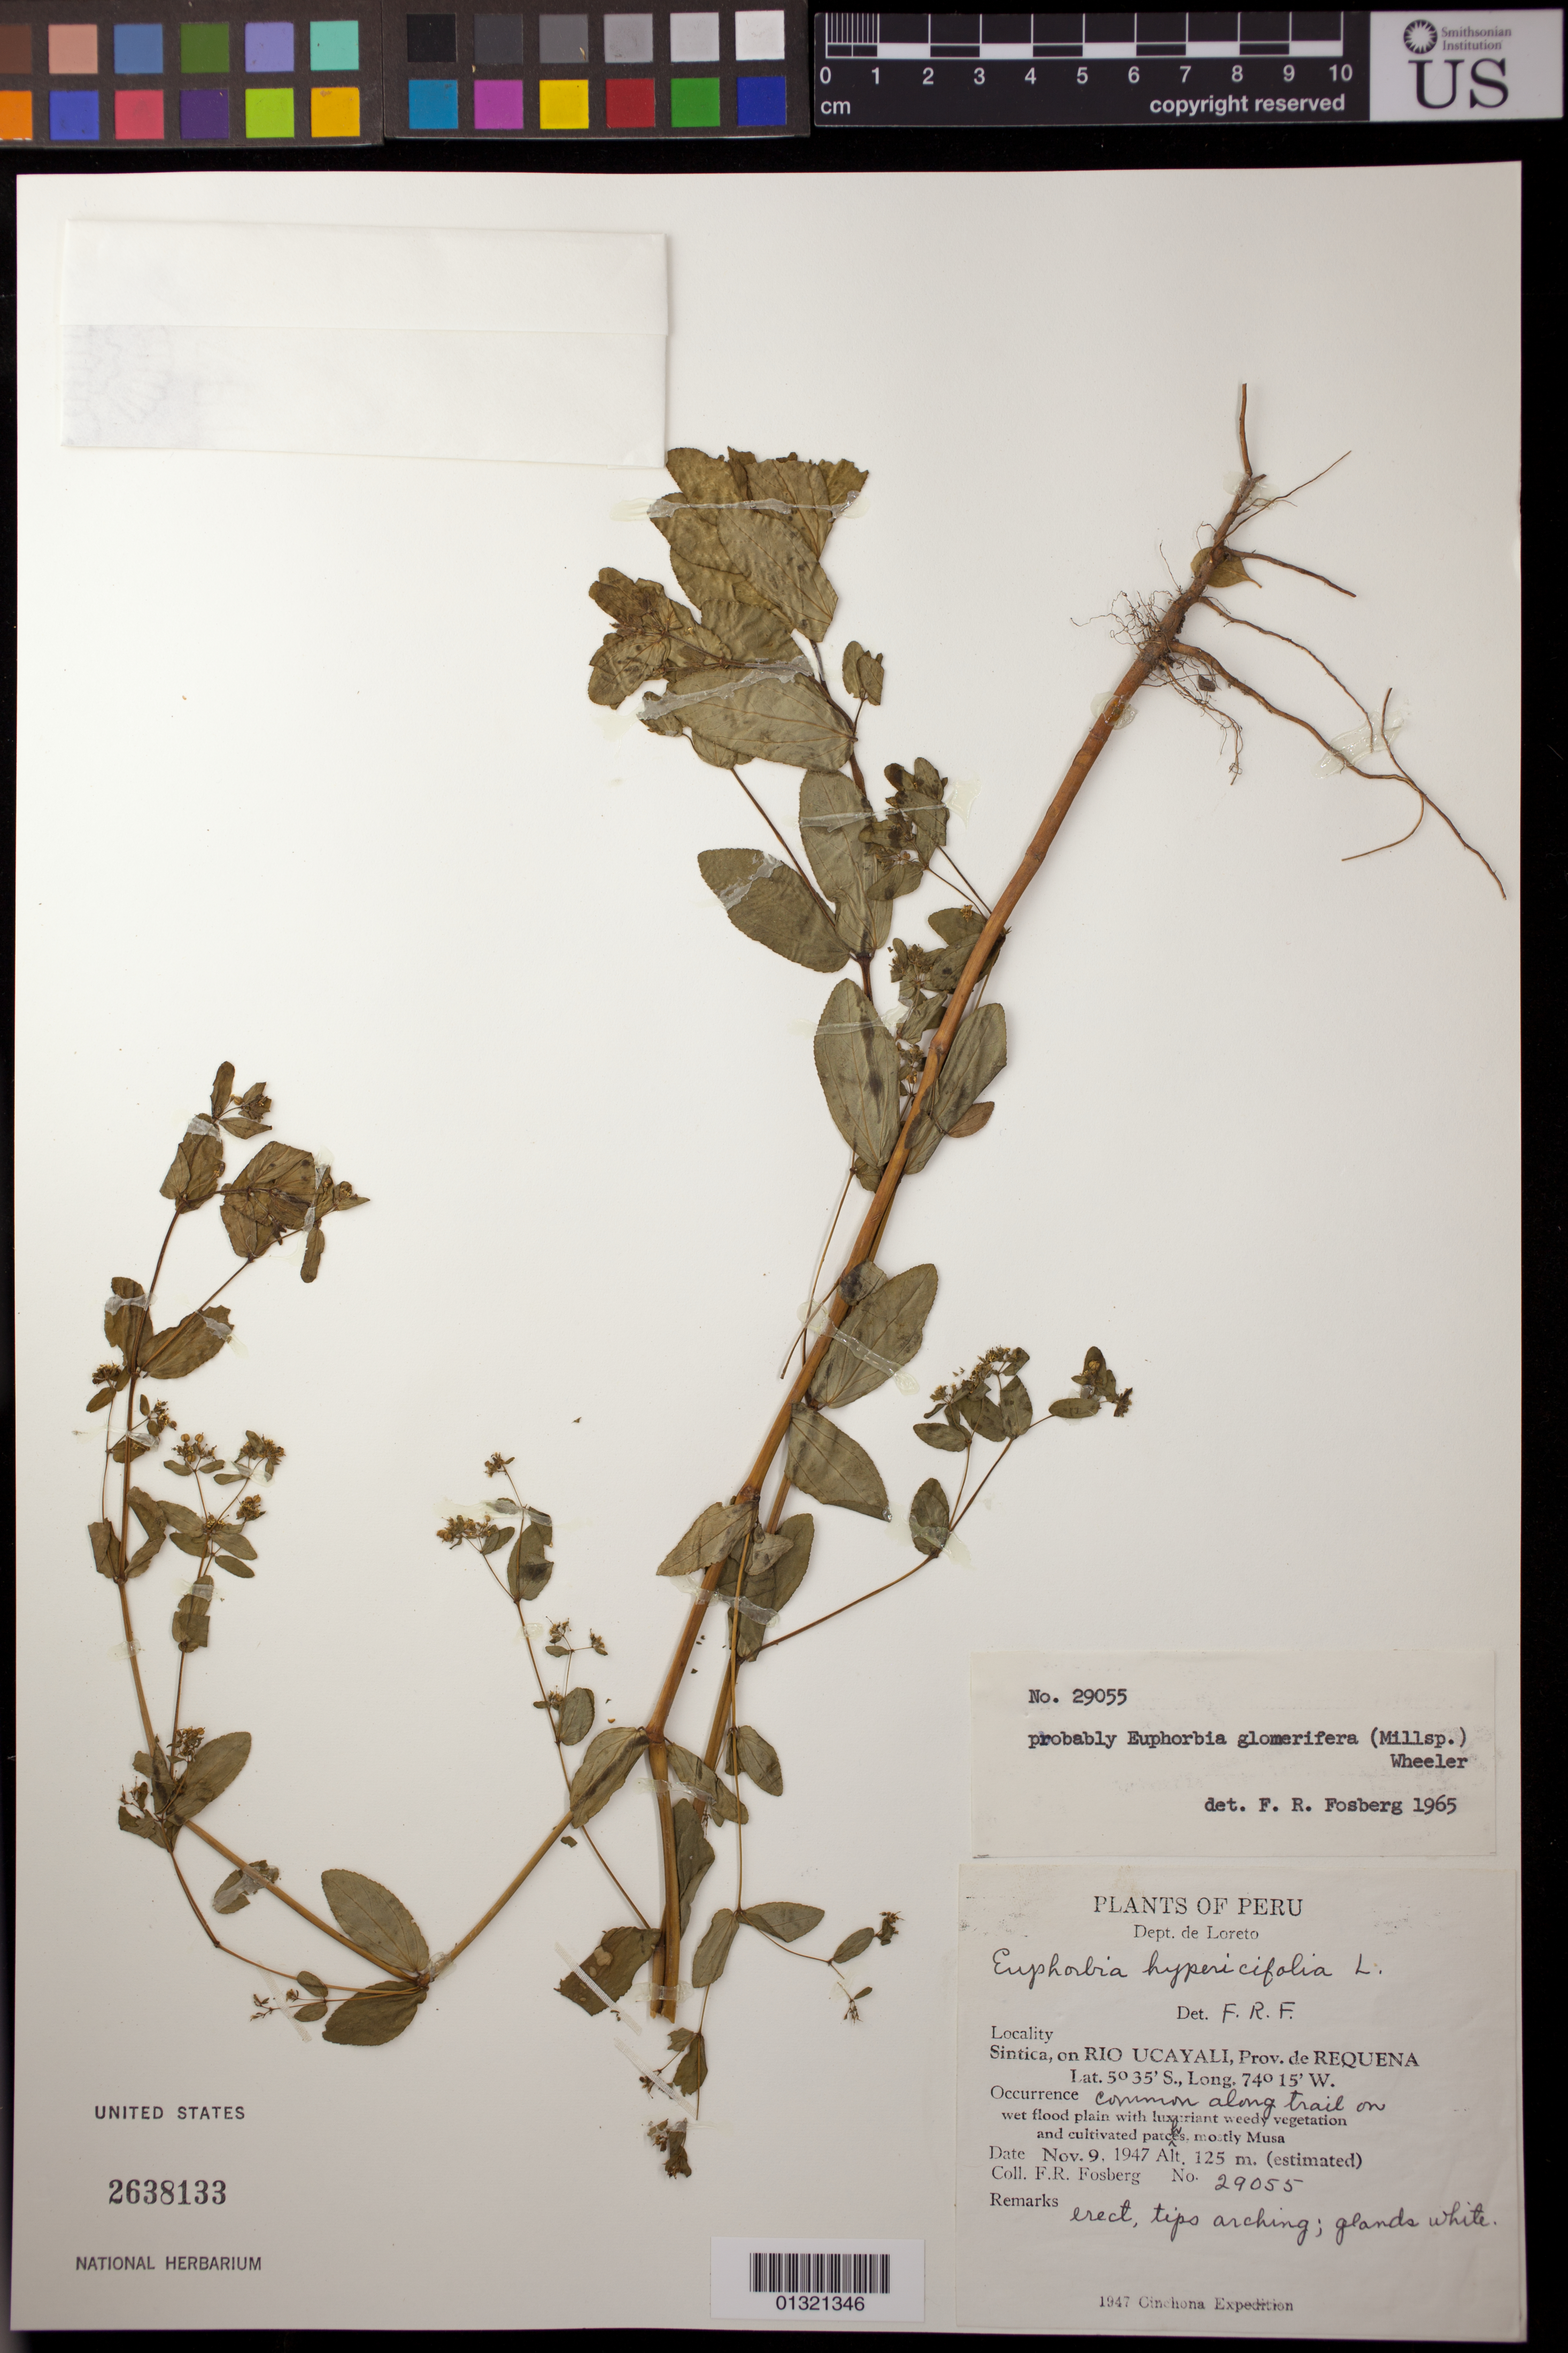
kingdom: Plantae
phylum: Tracheophyta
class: Magnoliopsida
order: Malpighiales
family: Euphorbiaceae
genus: Euphorbia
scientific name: Euphorbia hypericifolia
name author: L.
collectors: F. R. Fosberg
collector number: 29055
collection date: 1947-11-09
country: Peru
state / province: Loreto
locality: Sintica, on RIO UCAYALI, Prov. de REQUENA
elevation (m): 125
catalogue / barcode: US 2638133